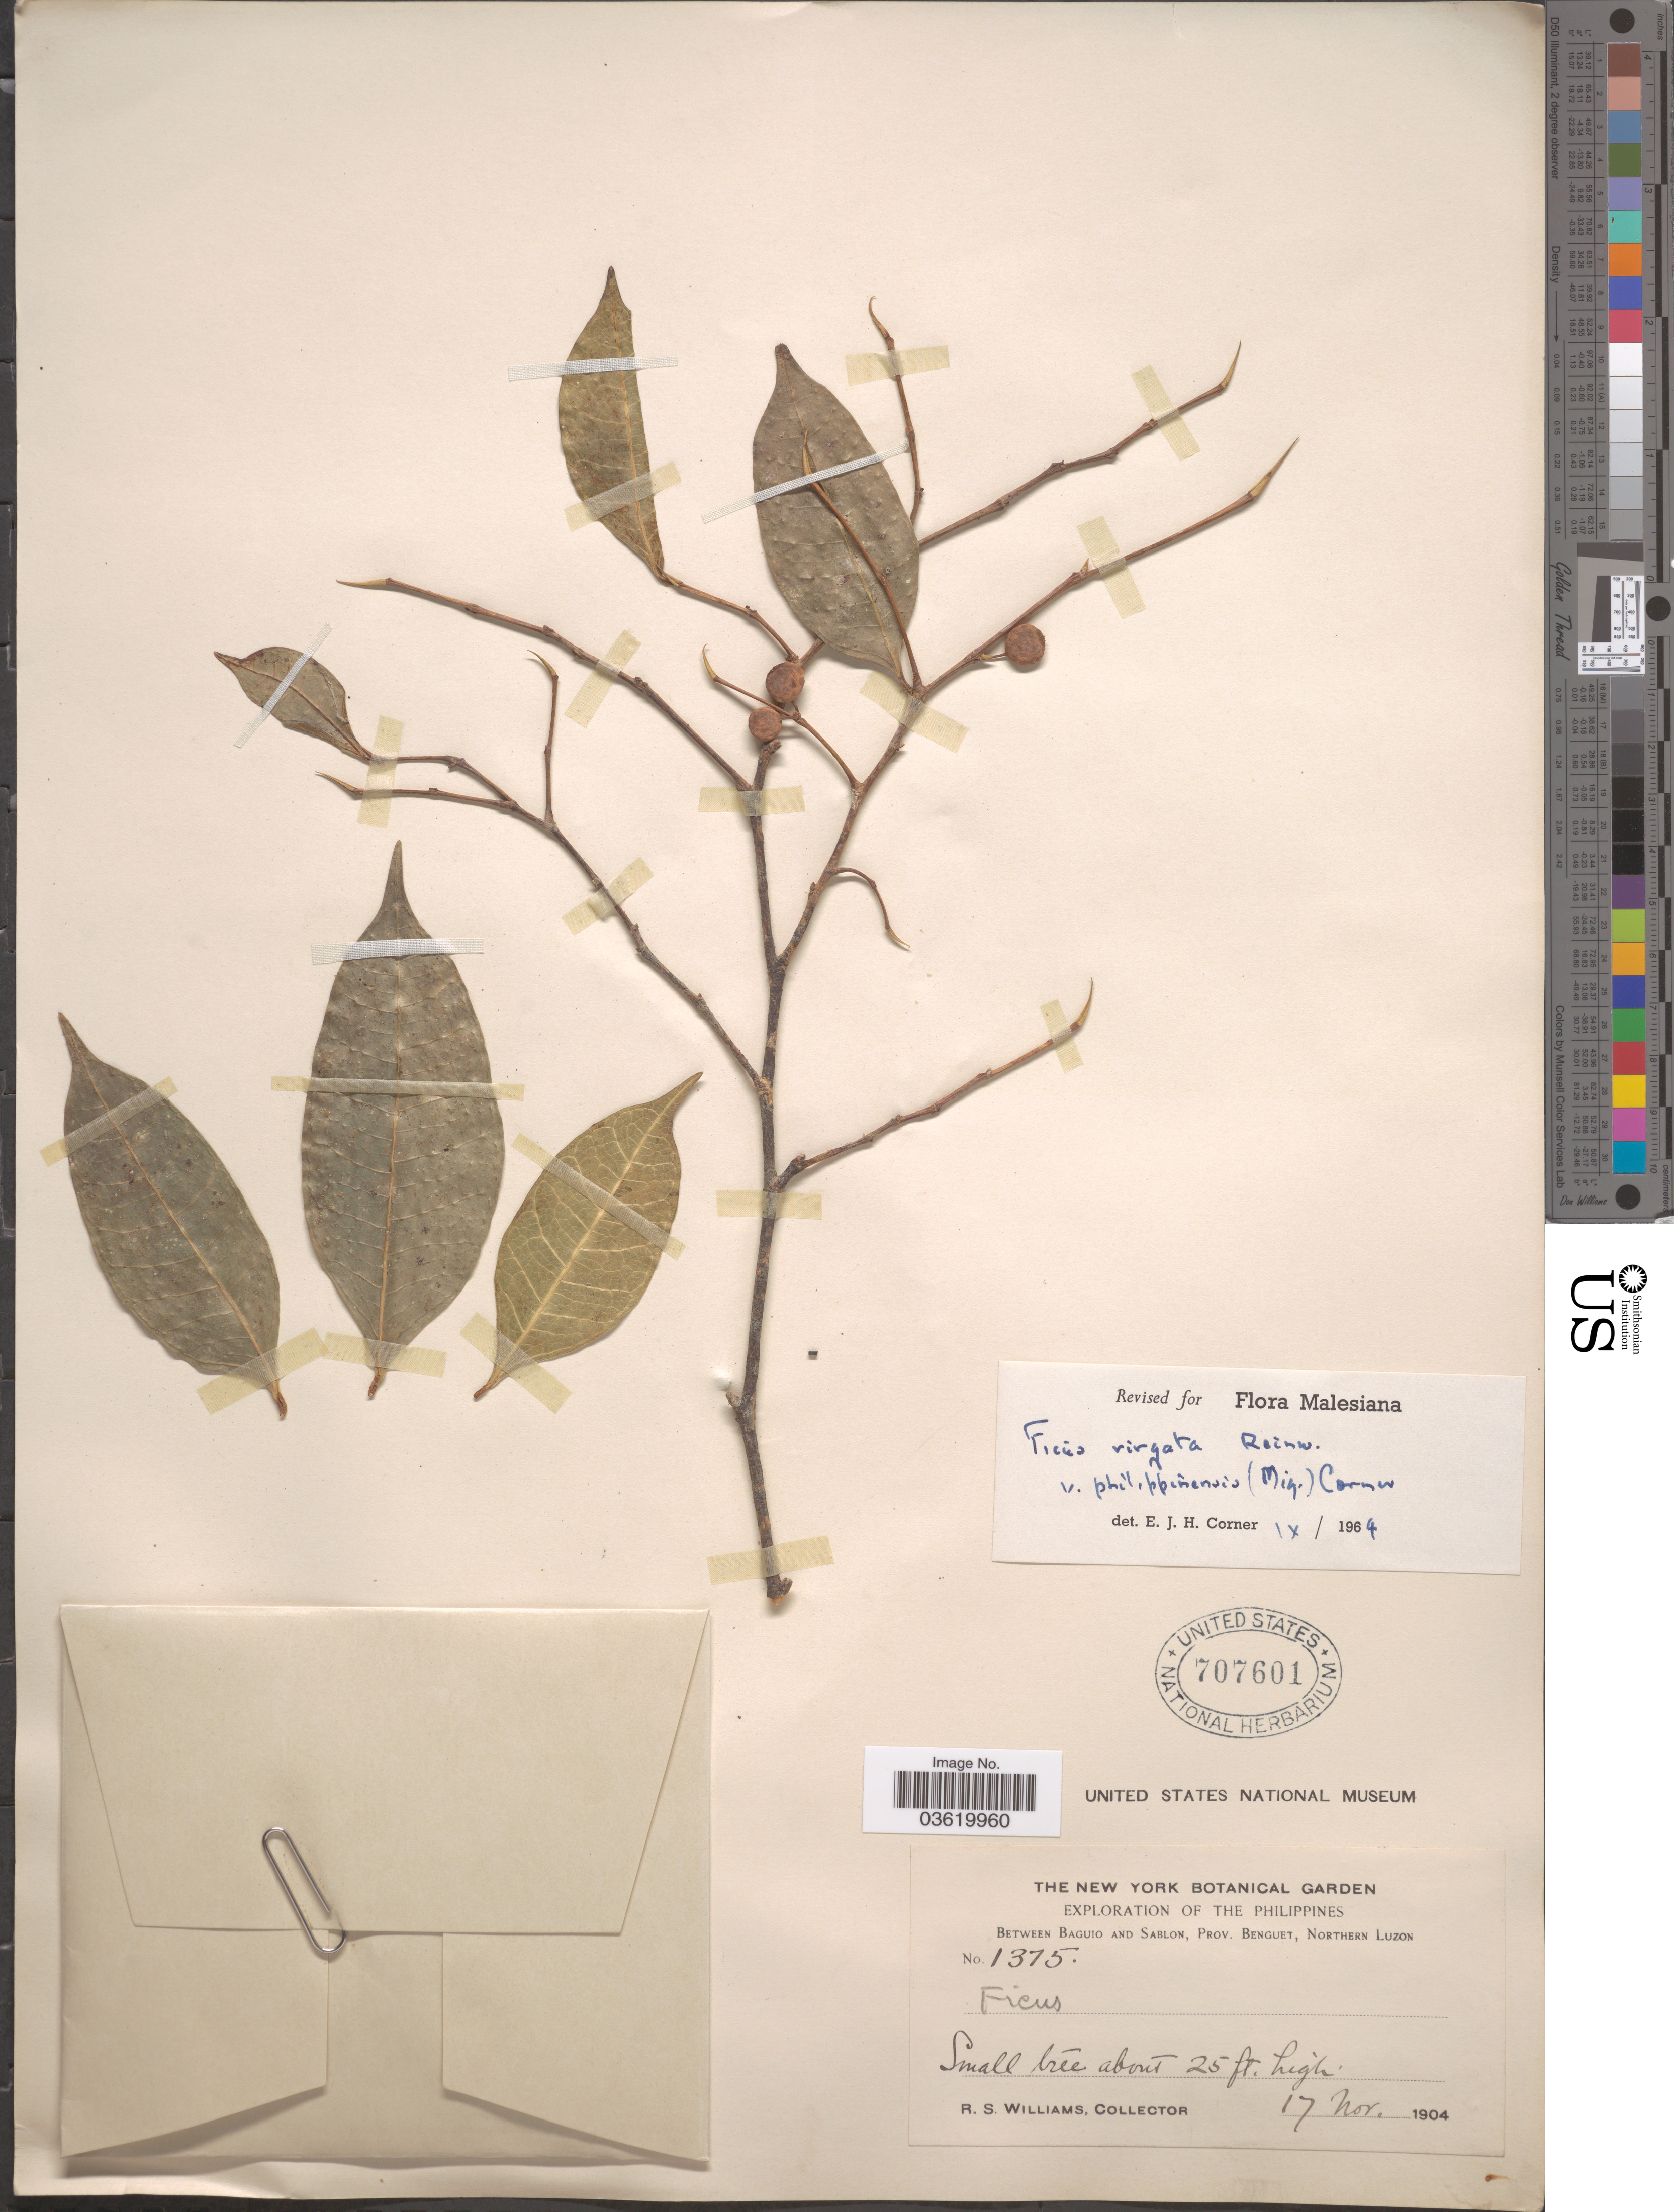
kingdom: Plantae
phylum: Tracheophyta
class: Magnoliopsida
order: Rosales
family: Moraceae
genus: Ficus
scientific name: Ficus virgata var. philippinensis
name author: (Miq.) Corner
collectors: R. S. Williams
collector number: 1375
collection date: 1904-11-17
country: Philippines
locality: Between Baguio and Sablon, Prov. Benguet, Northern Luzon.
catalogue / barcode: US 707601